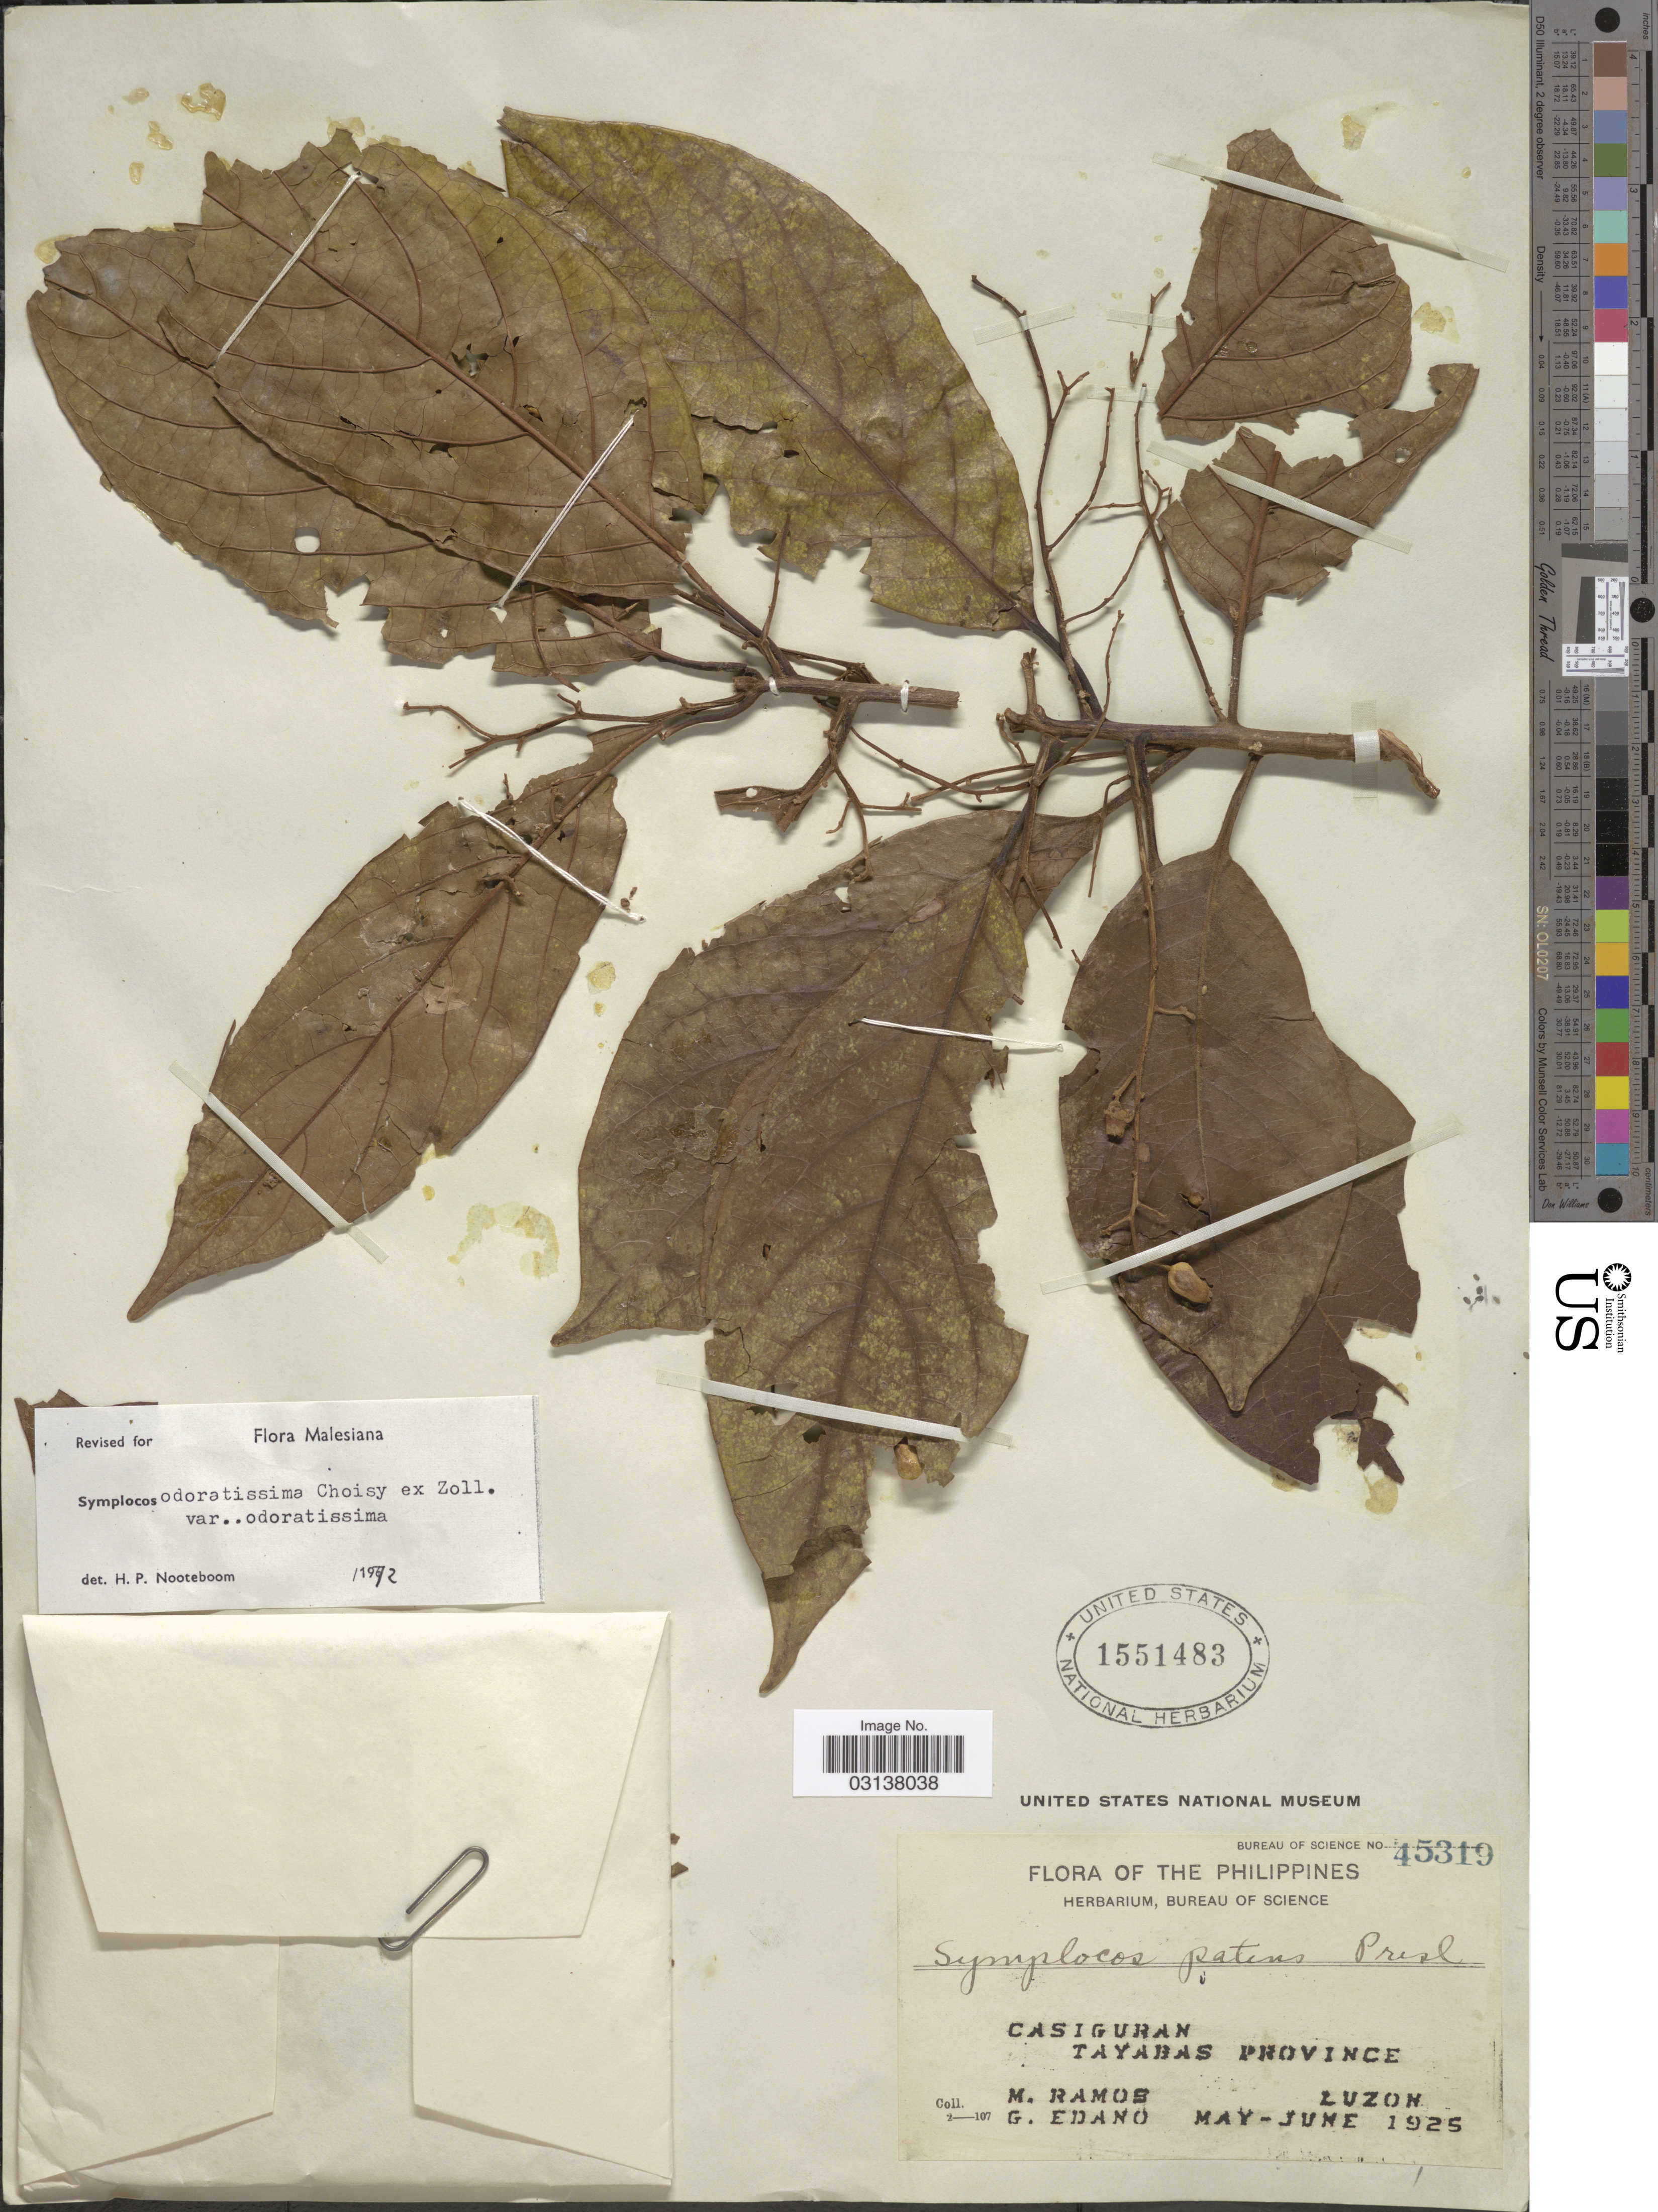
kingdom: Plantae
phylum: Tracheophyta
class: Magnoliopsida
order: Ericales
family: Symplocaceae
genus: Symplocos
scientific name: Symplocos odoratissima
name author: (Blume) Choisy ex Zoll.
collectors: M. Ramos & G. Edaño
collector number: Bureau of Science 45319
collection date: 1925-05/1925-06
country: Philippines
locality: The Philippines. Casiguran. Tayabas Province, Luzon.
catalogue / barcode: US 1551483